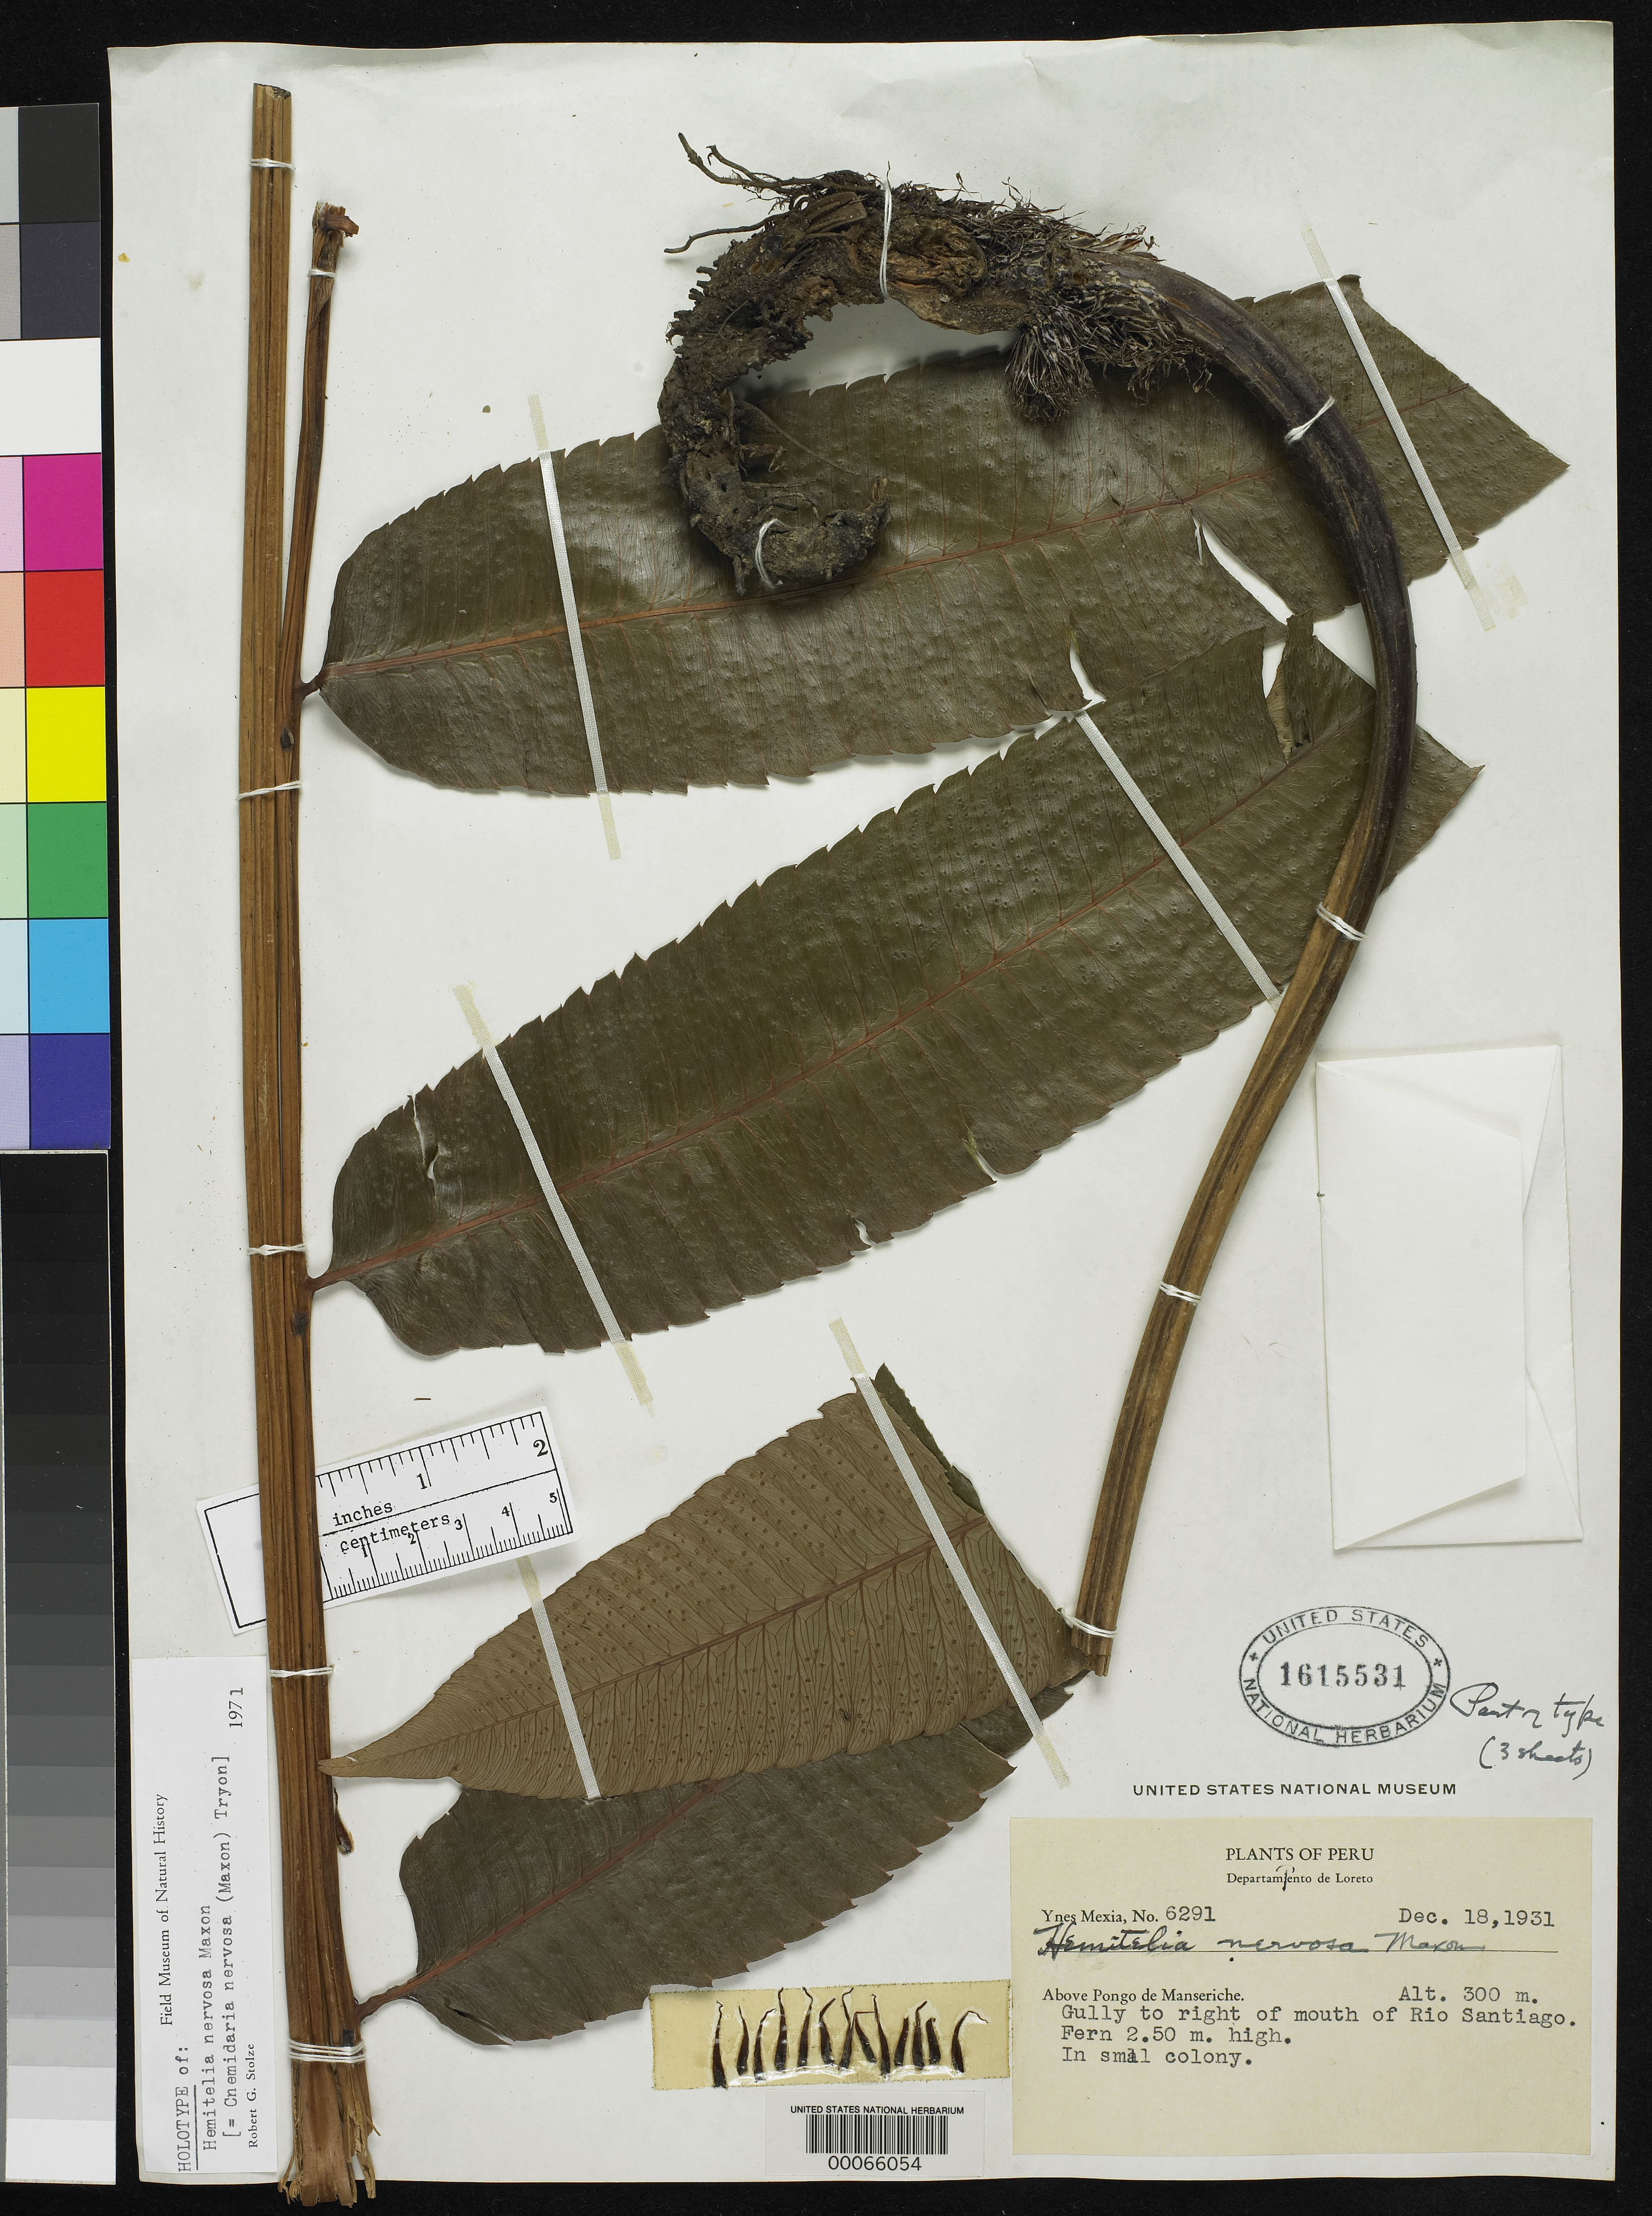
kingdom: Plantae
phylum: Tracheophyta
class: Polypodiopsida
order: Cyatheales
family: Cyatheaceae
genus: Hemitelia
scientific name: Hemitelia nervosa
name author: Maxon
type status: Holotype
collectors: Y. Mexia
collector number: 6291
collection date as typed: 18 Dec 1931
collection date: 1931-12-18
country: Peru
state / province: Loreto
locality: Above Pongo de Manseriche, gully to right of mouth of Rio Santiago.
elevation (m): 300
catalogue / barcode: US 1615531